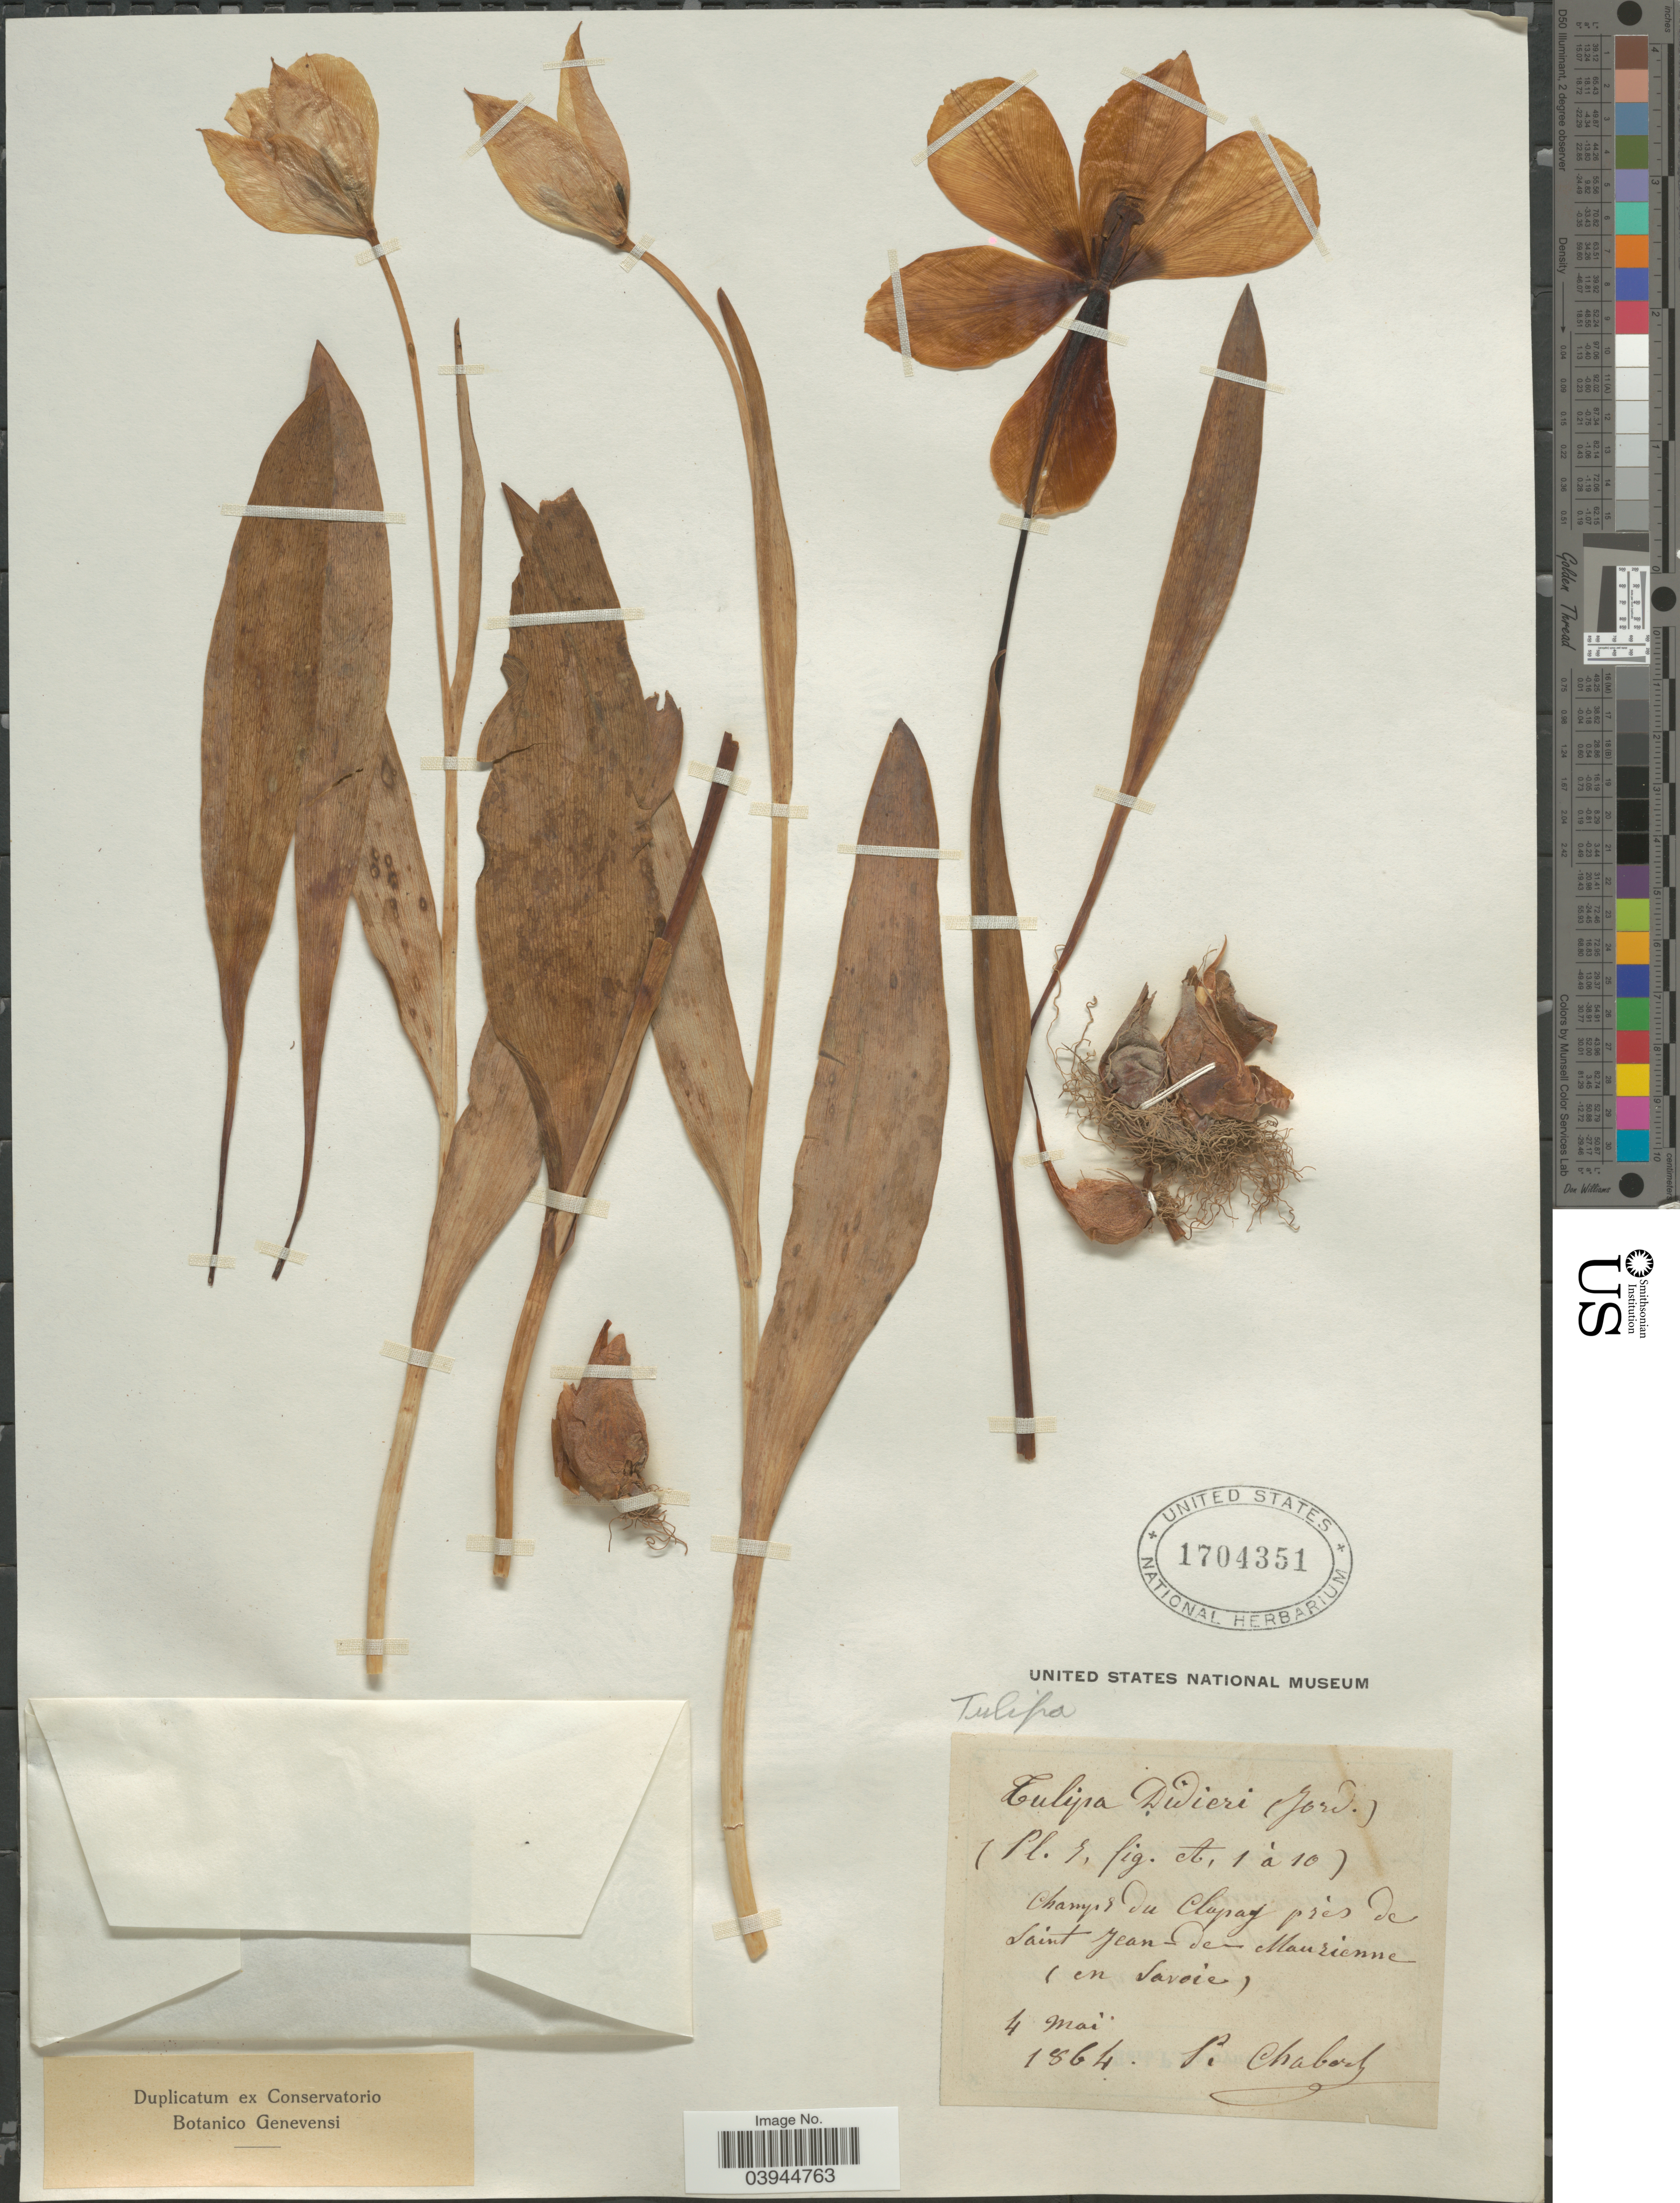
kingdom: Plantae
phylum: Tracheophyta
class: Liliopsida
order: Liliales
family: Liliaceae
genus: Tulipa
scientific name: Tulipa didieri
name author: Jord.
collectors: P. Chaboud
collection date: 1864-05-04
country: France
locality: Champs du Clazay prés de Saint Jean de Maurienne (en Savoie).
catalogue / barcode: US 1704351